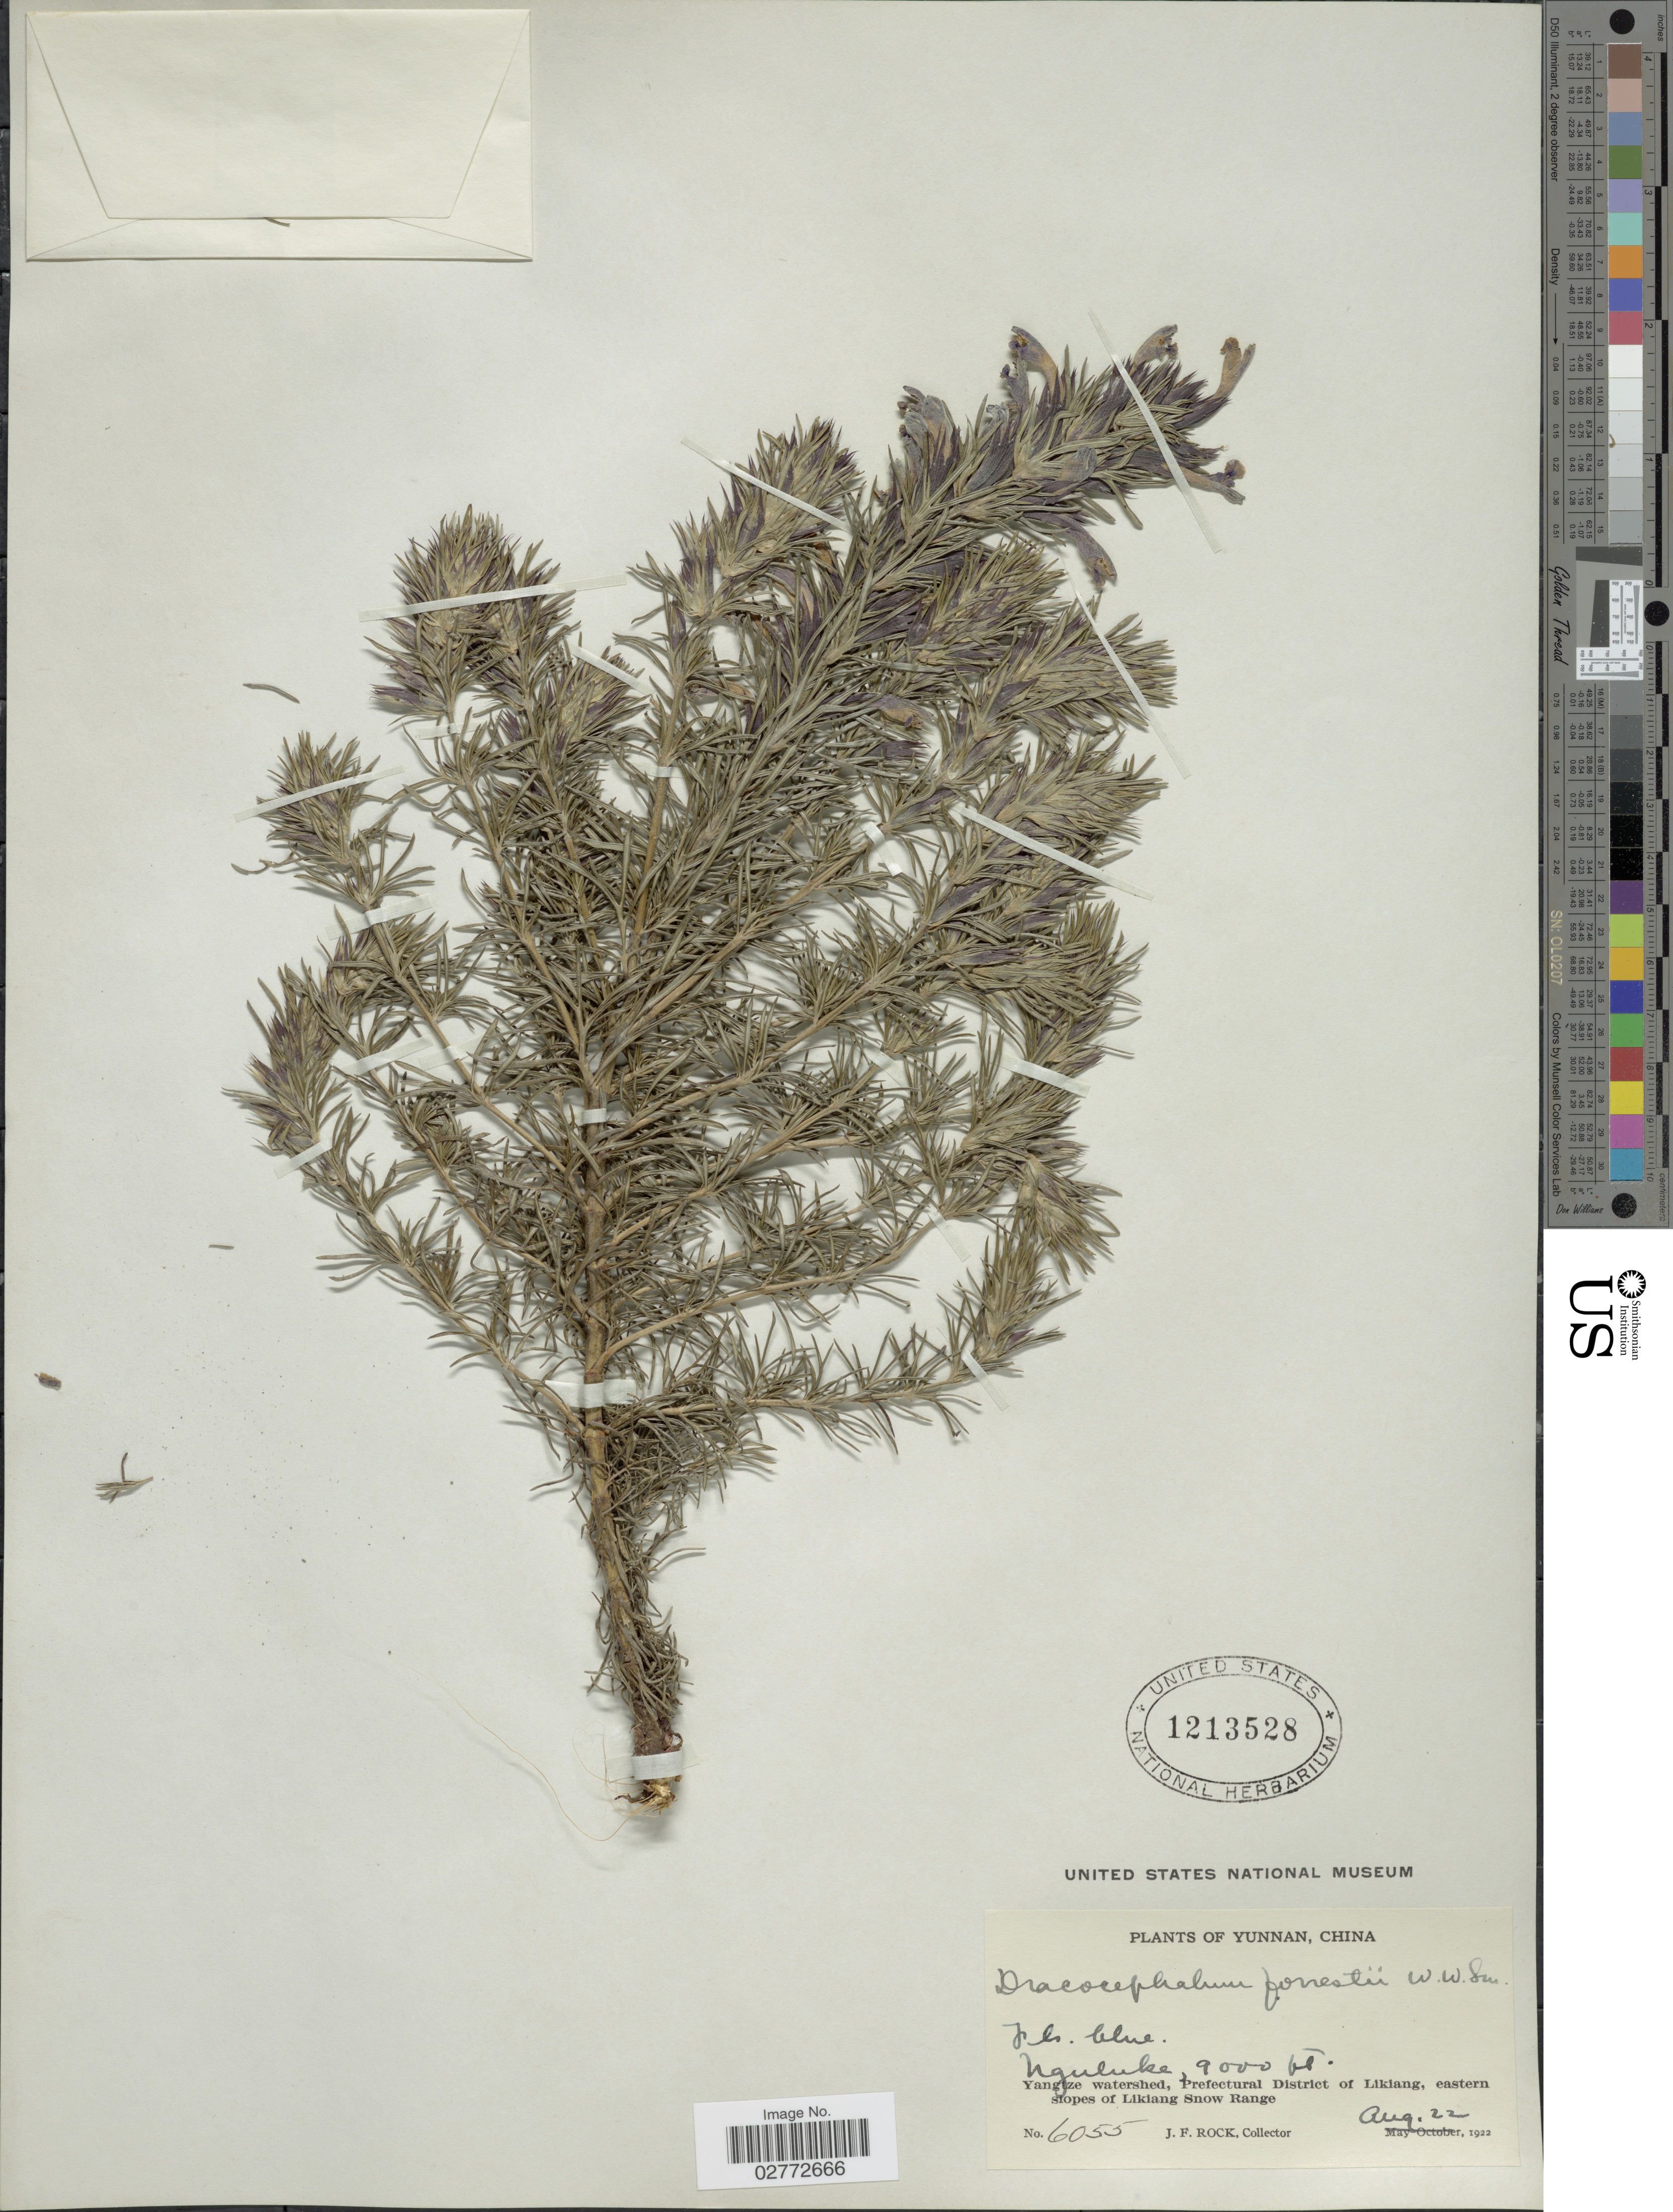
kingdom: Plantae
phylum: Tracheophyta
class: Magnoliopsida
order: Lamiales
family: Lamiaceae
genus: Dracocephalum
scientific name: Dracocephalum forrestii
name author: W.W. Sm.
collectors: J. Rock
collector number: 6055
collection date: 1922-08-22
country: China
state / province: Yunnan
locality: Nguluke. Yangtze watershed, Prefectural District of Likiang, eastern slopes of Likiang Snow Range.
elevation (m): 2743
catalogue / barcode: US 1213528